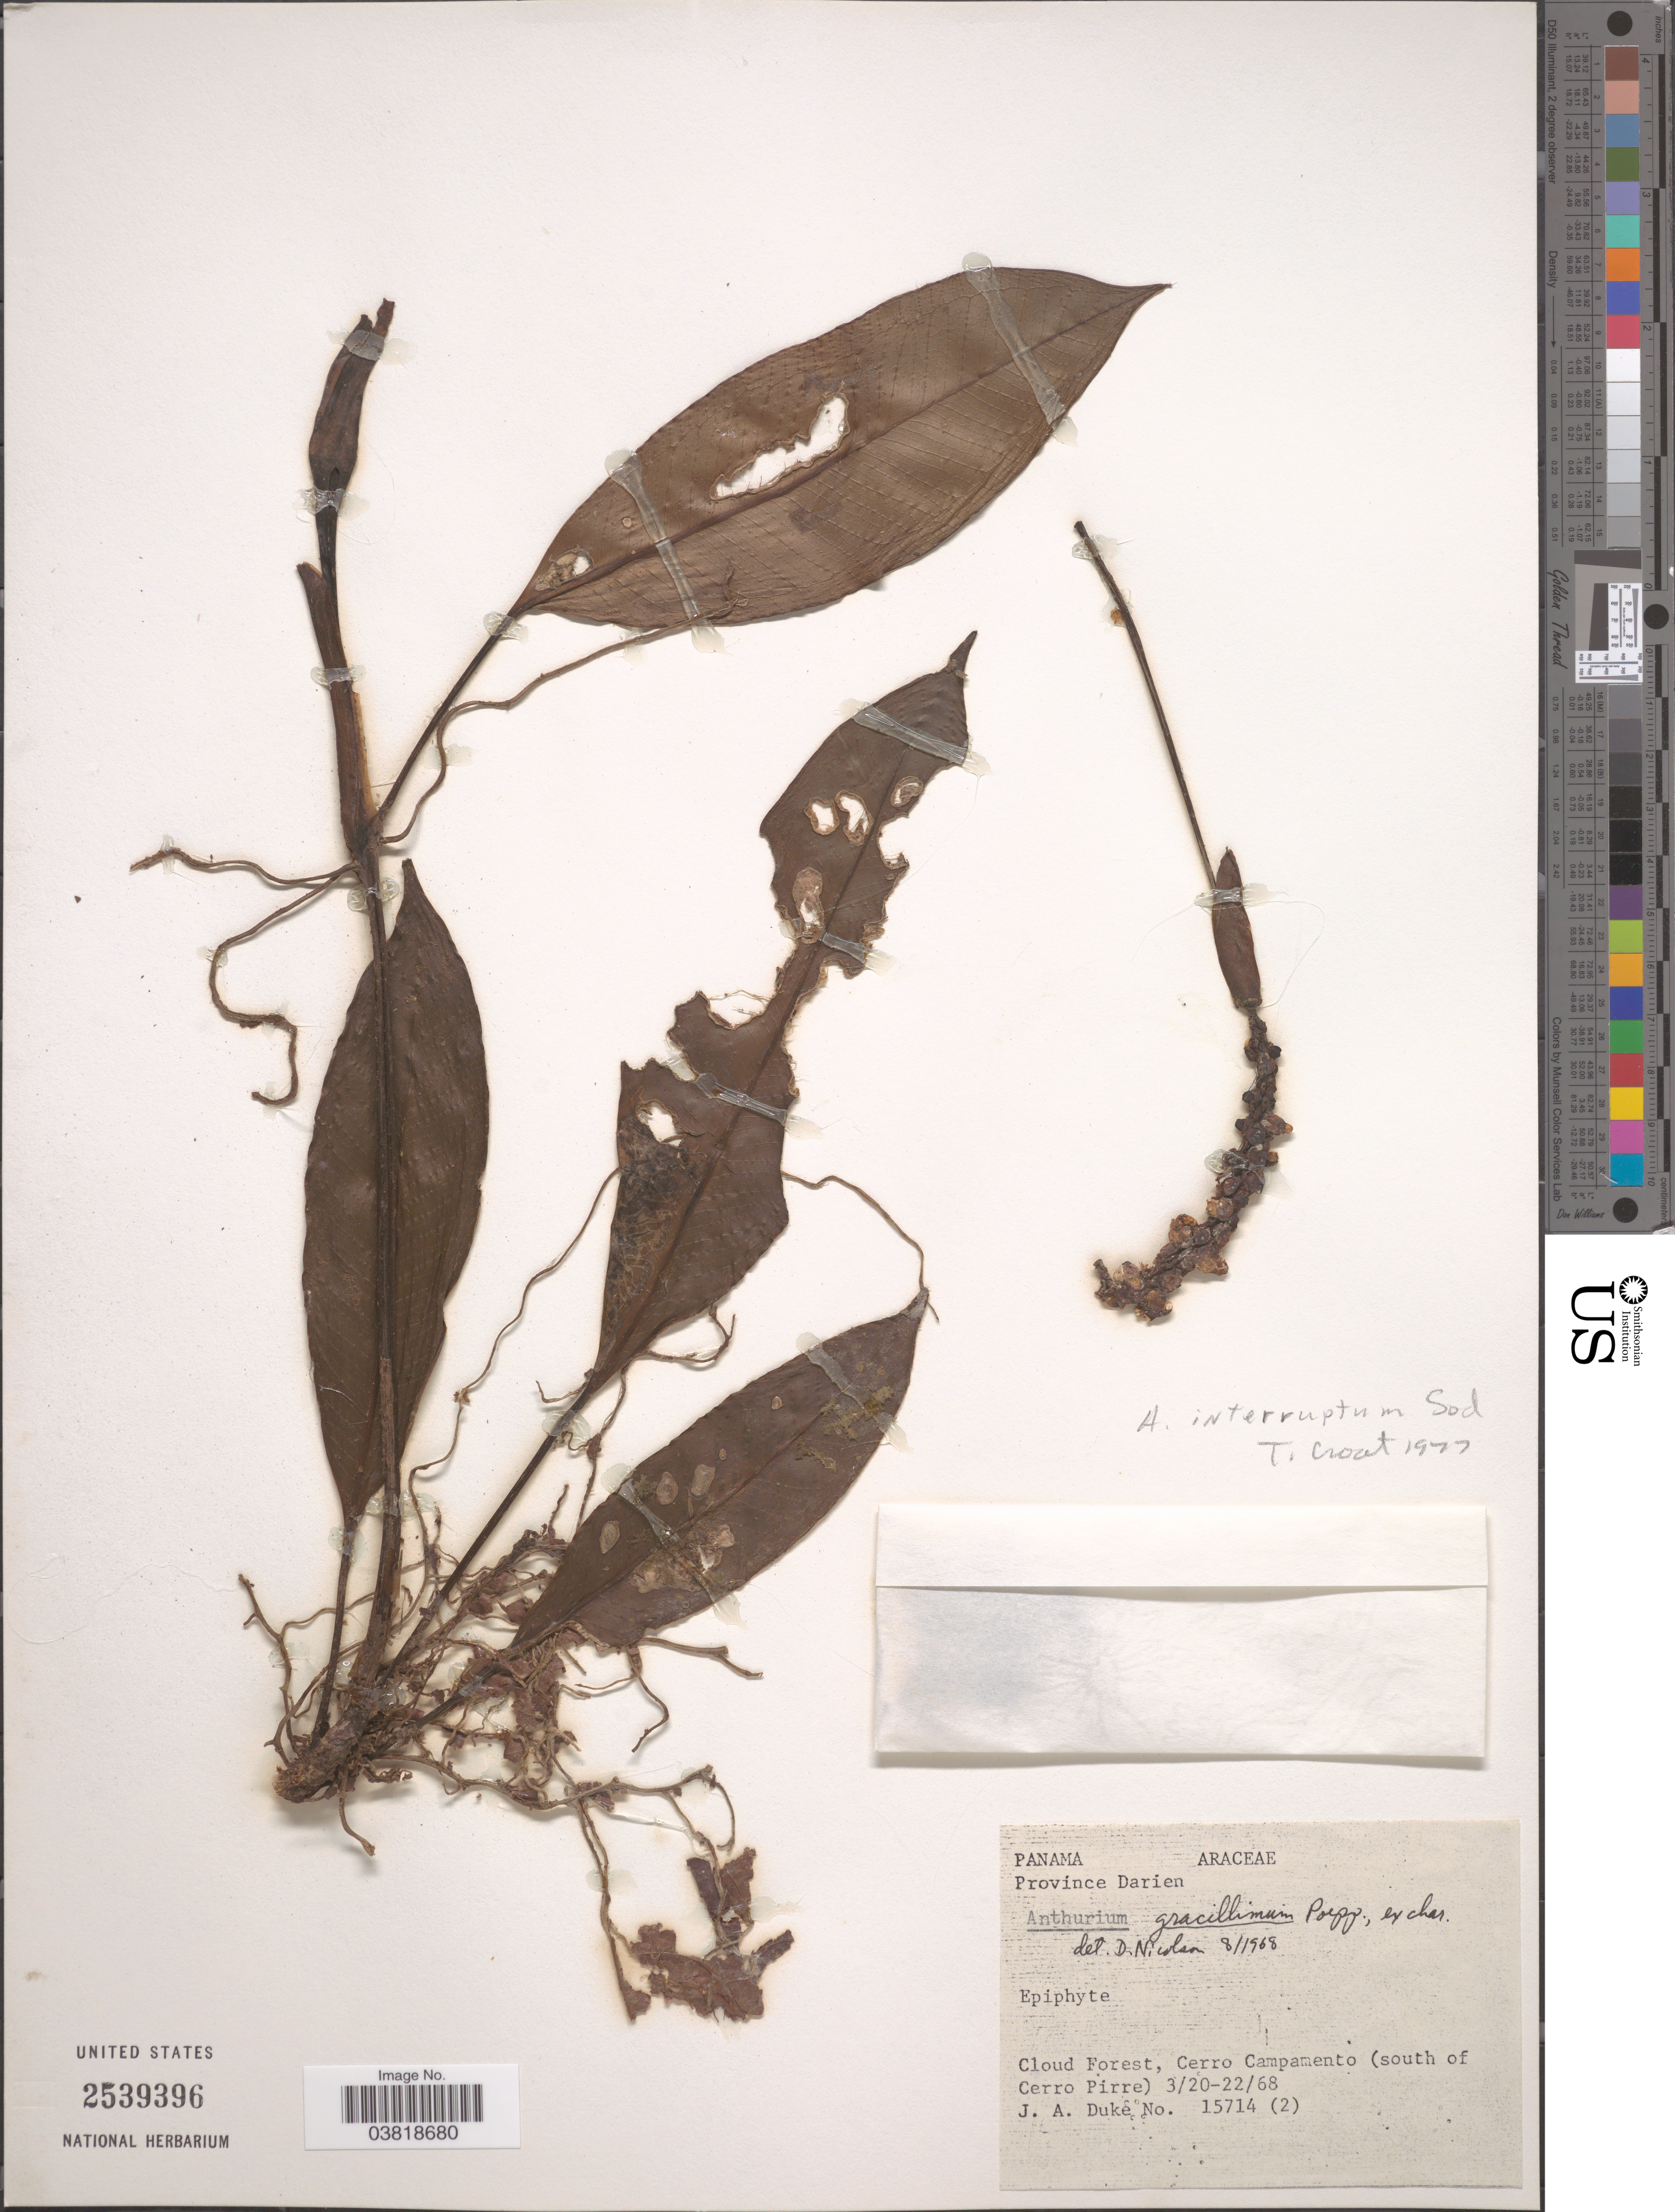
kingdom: Plantae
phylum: Tracheophyta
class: Liliopsida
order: Alismatales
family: Araceae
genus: Anthurium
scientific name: Anthurium interruptum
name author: Sodiro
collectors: J. A. Duke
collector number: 15714(2)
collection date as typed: Transcribed d/m/y: 20/3/68 to 22/3/68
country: Panama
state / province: Darien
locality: Cloud Forest, Cerro Campamento (south of Cerro Pirre).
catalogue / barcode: US 2539396